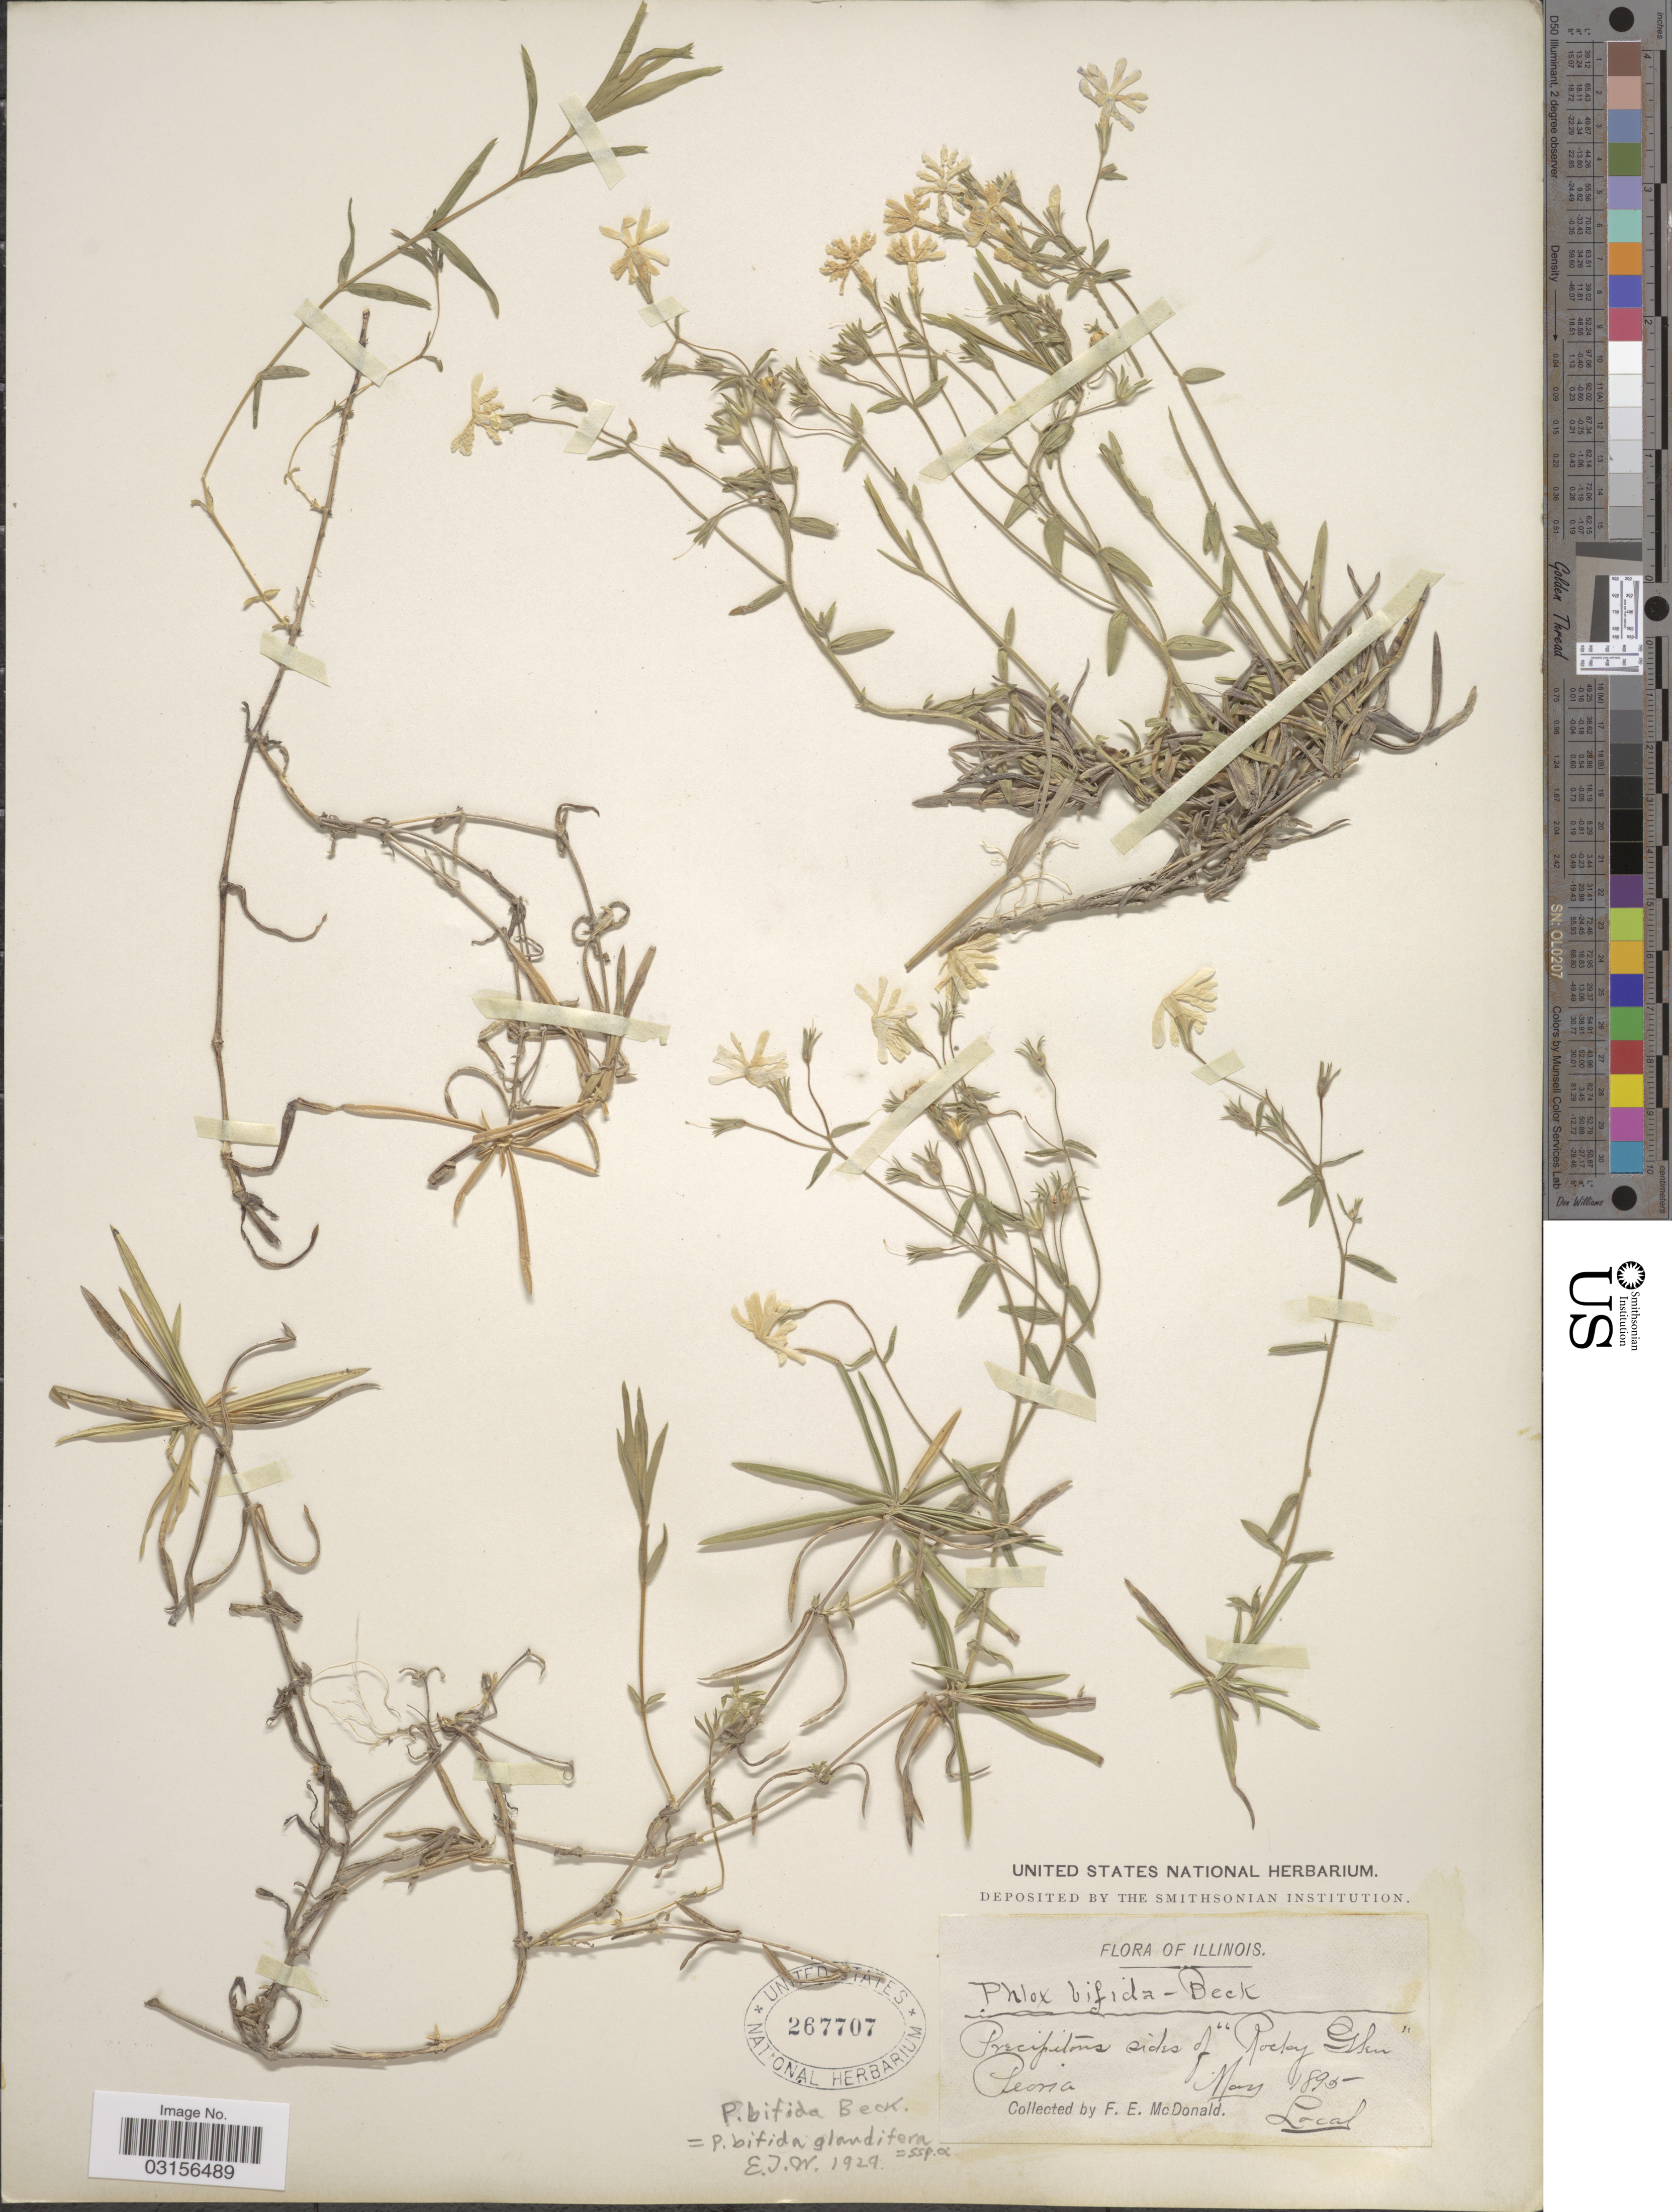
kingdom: Plantae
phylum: Tracheophyta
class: Magnoliopsida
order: Ericales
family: Polemoniaceae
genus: Phlox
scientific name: Phlox bifida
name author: L.C. Beck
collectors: F. E. McDonald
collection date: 1895-05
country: United States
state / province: Illinois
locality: Precipitous sides of "Rocky Glen" Peoria.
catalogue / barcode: US 267707